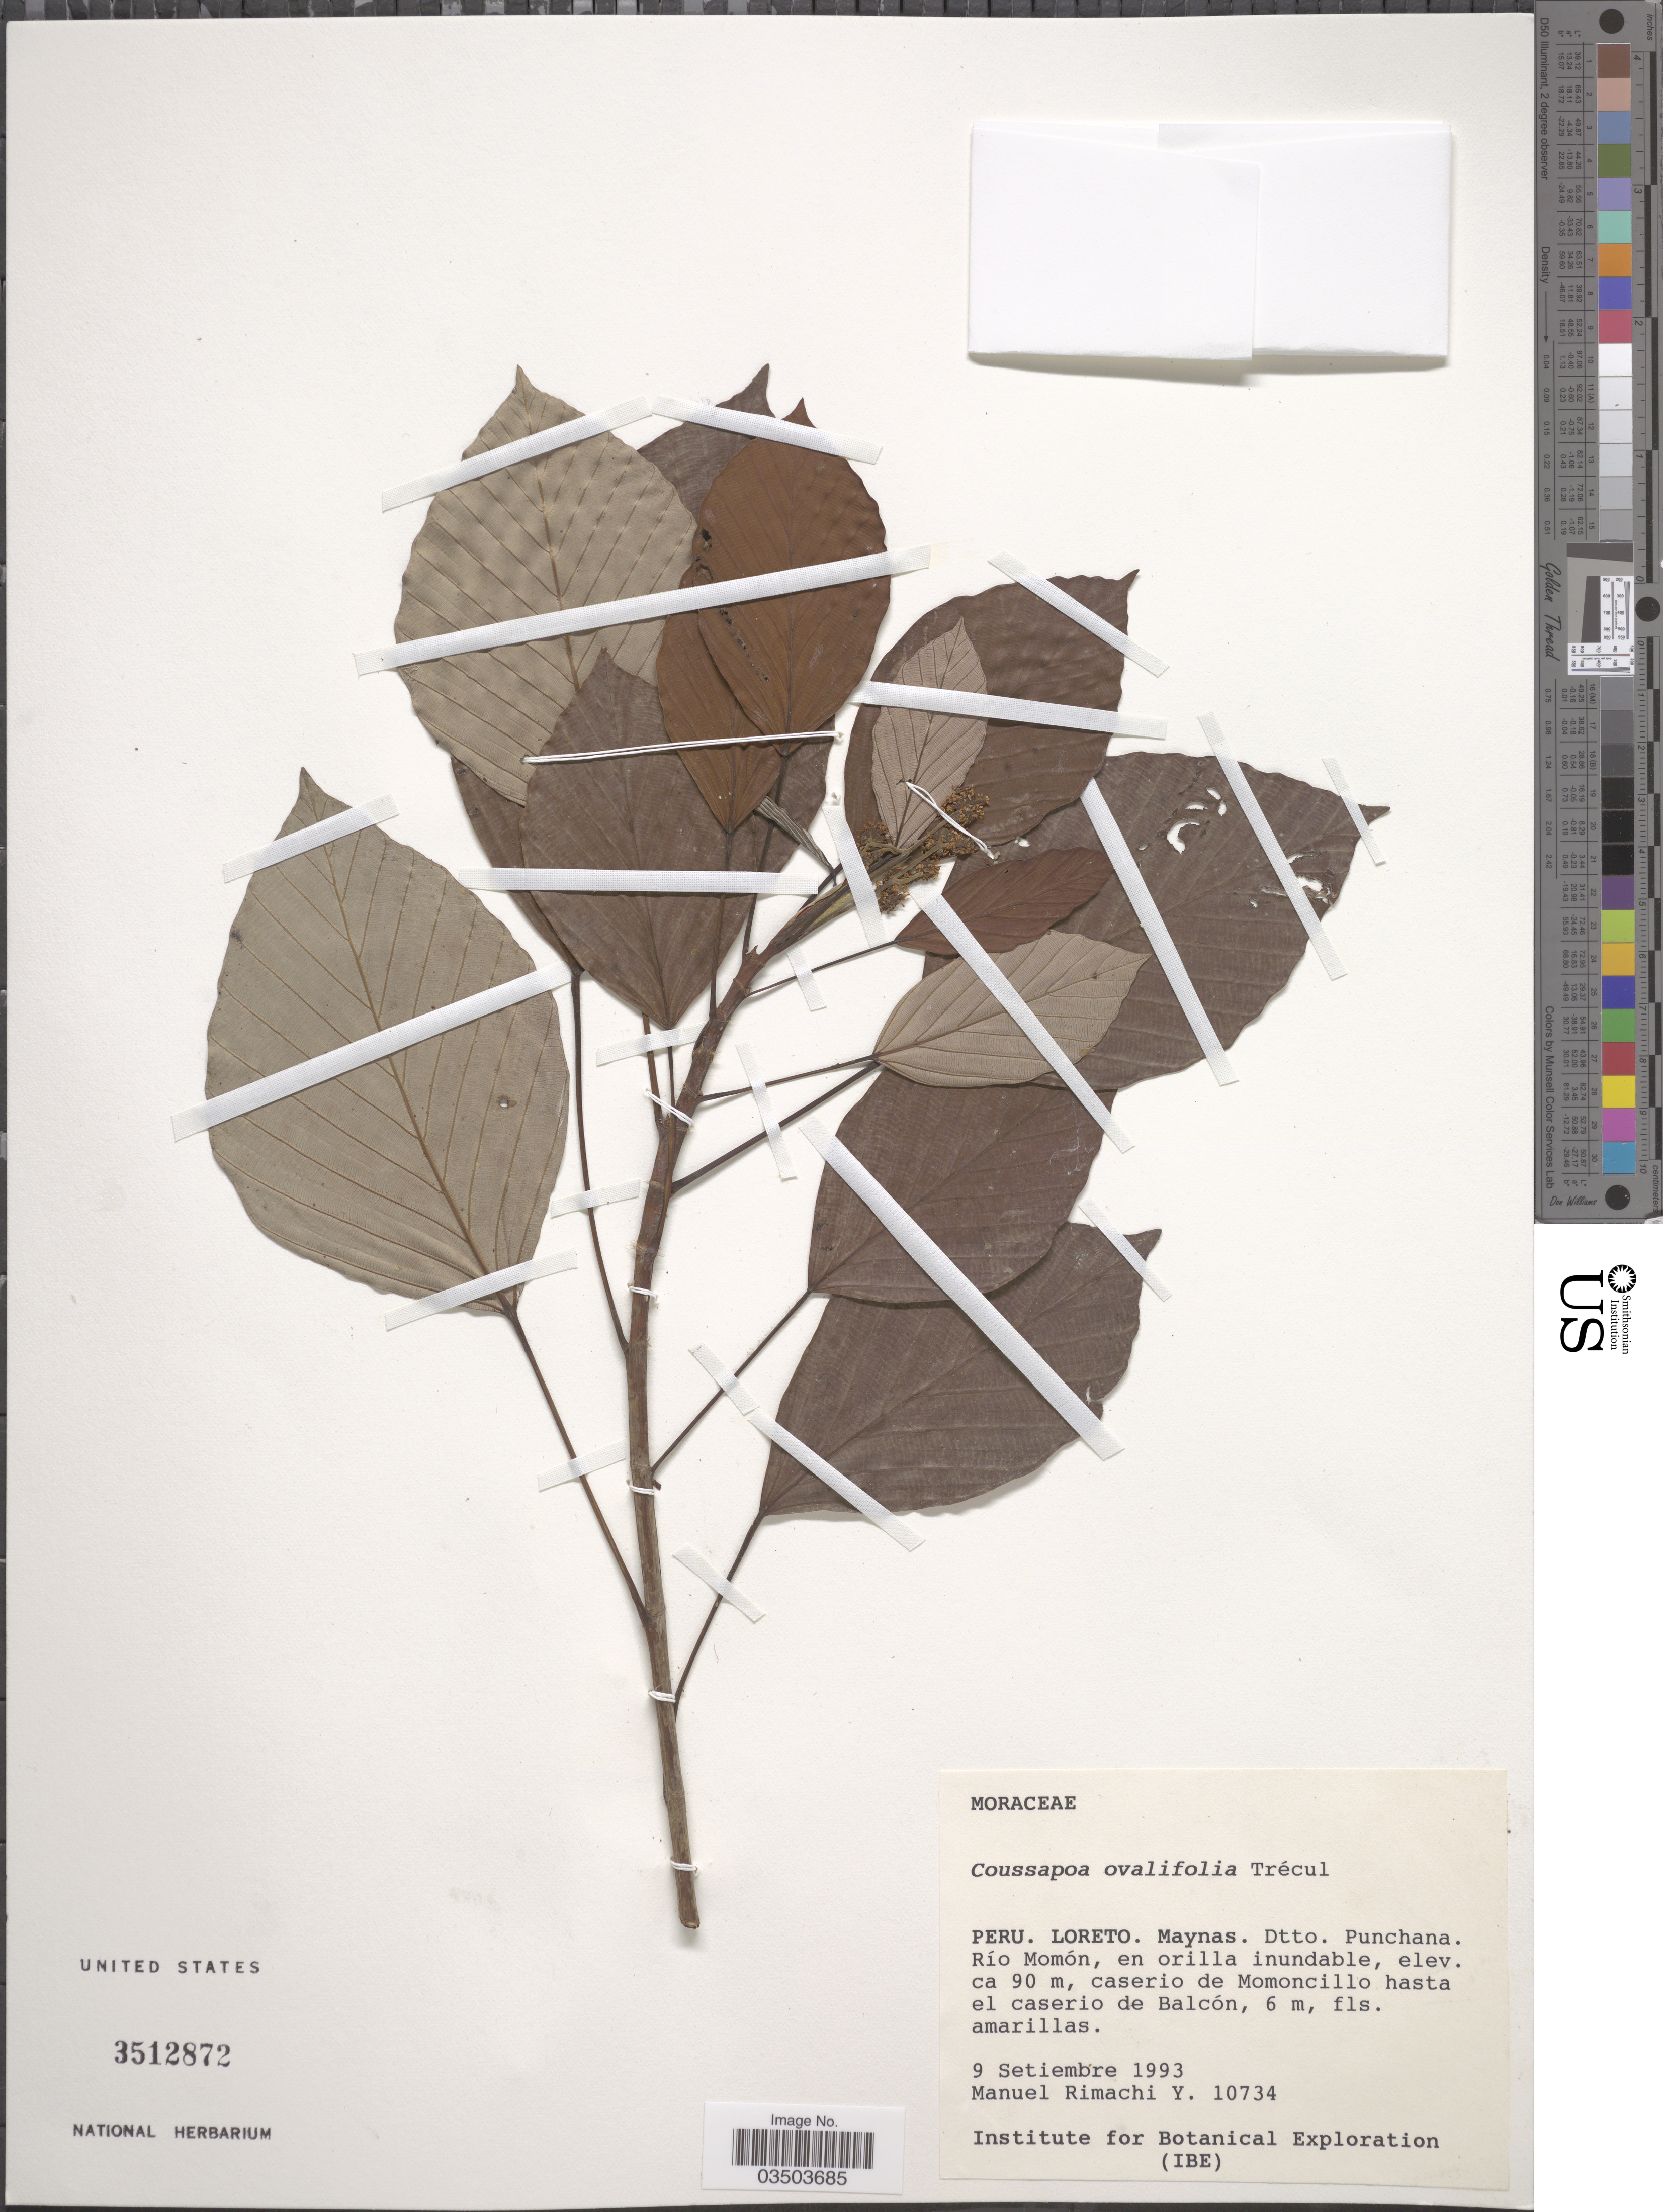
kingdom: Plantae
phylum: Tracheophyta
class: Magnoliopsida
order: Rosales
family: Urticaceae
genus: Coussapoa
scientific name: Coussapoa ovalifolia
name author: Trécul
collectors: M. Rimachi Y.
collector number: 10734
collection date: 1993-09-09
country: Peru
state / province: Loreto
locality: Maynas. Dtto. Punchana. Río Momón, en orilla inundable, caserio de Momoncillo hasta el caserio de Balcón.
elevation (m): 90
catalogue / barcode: US 3512872